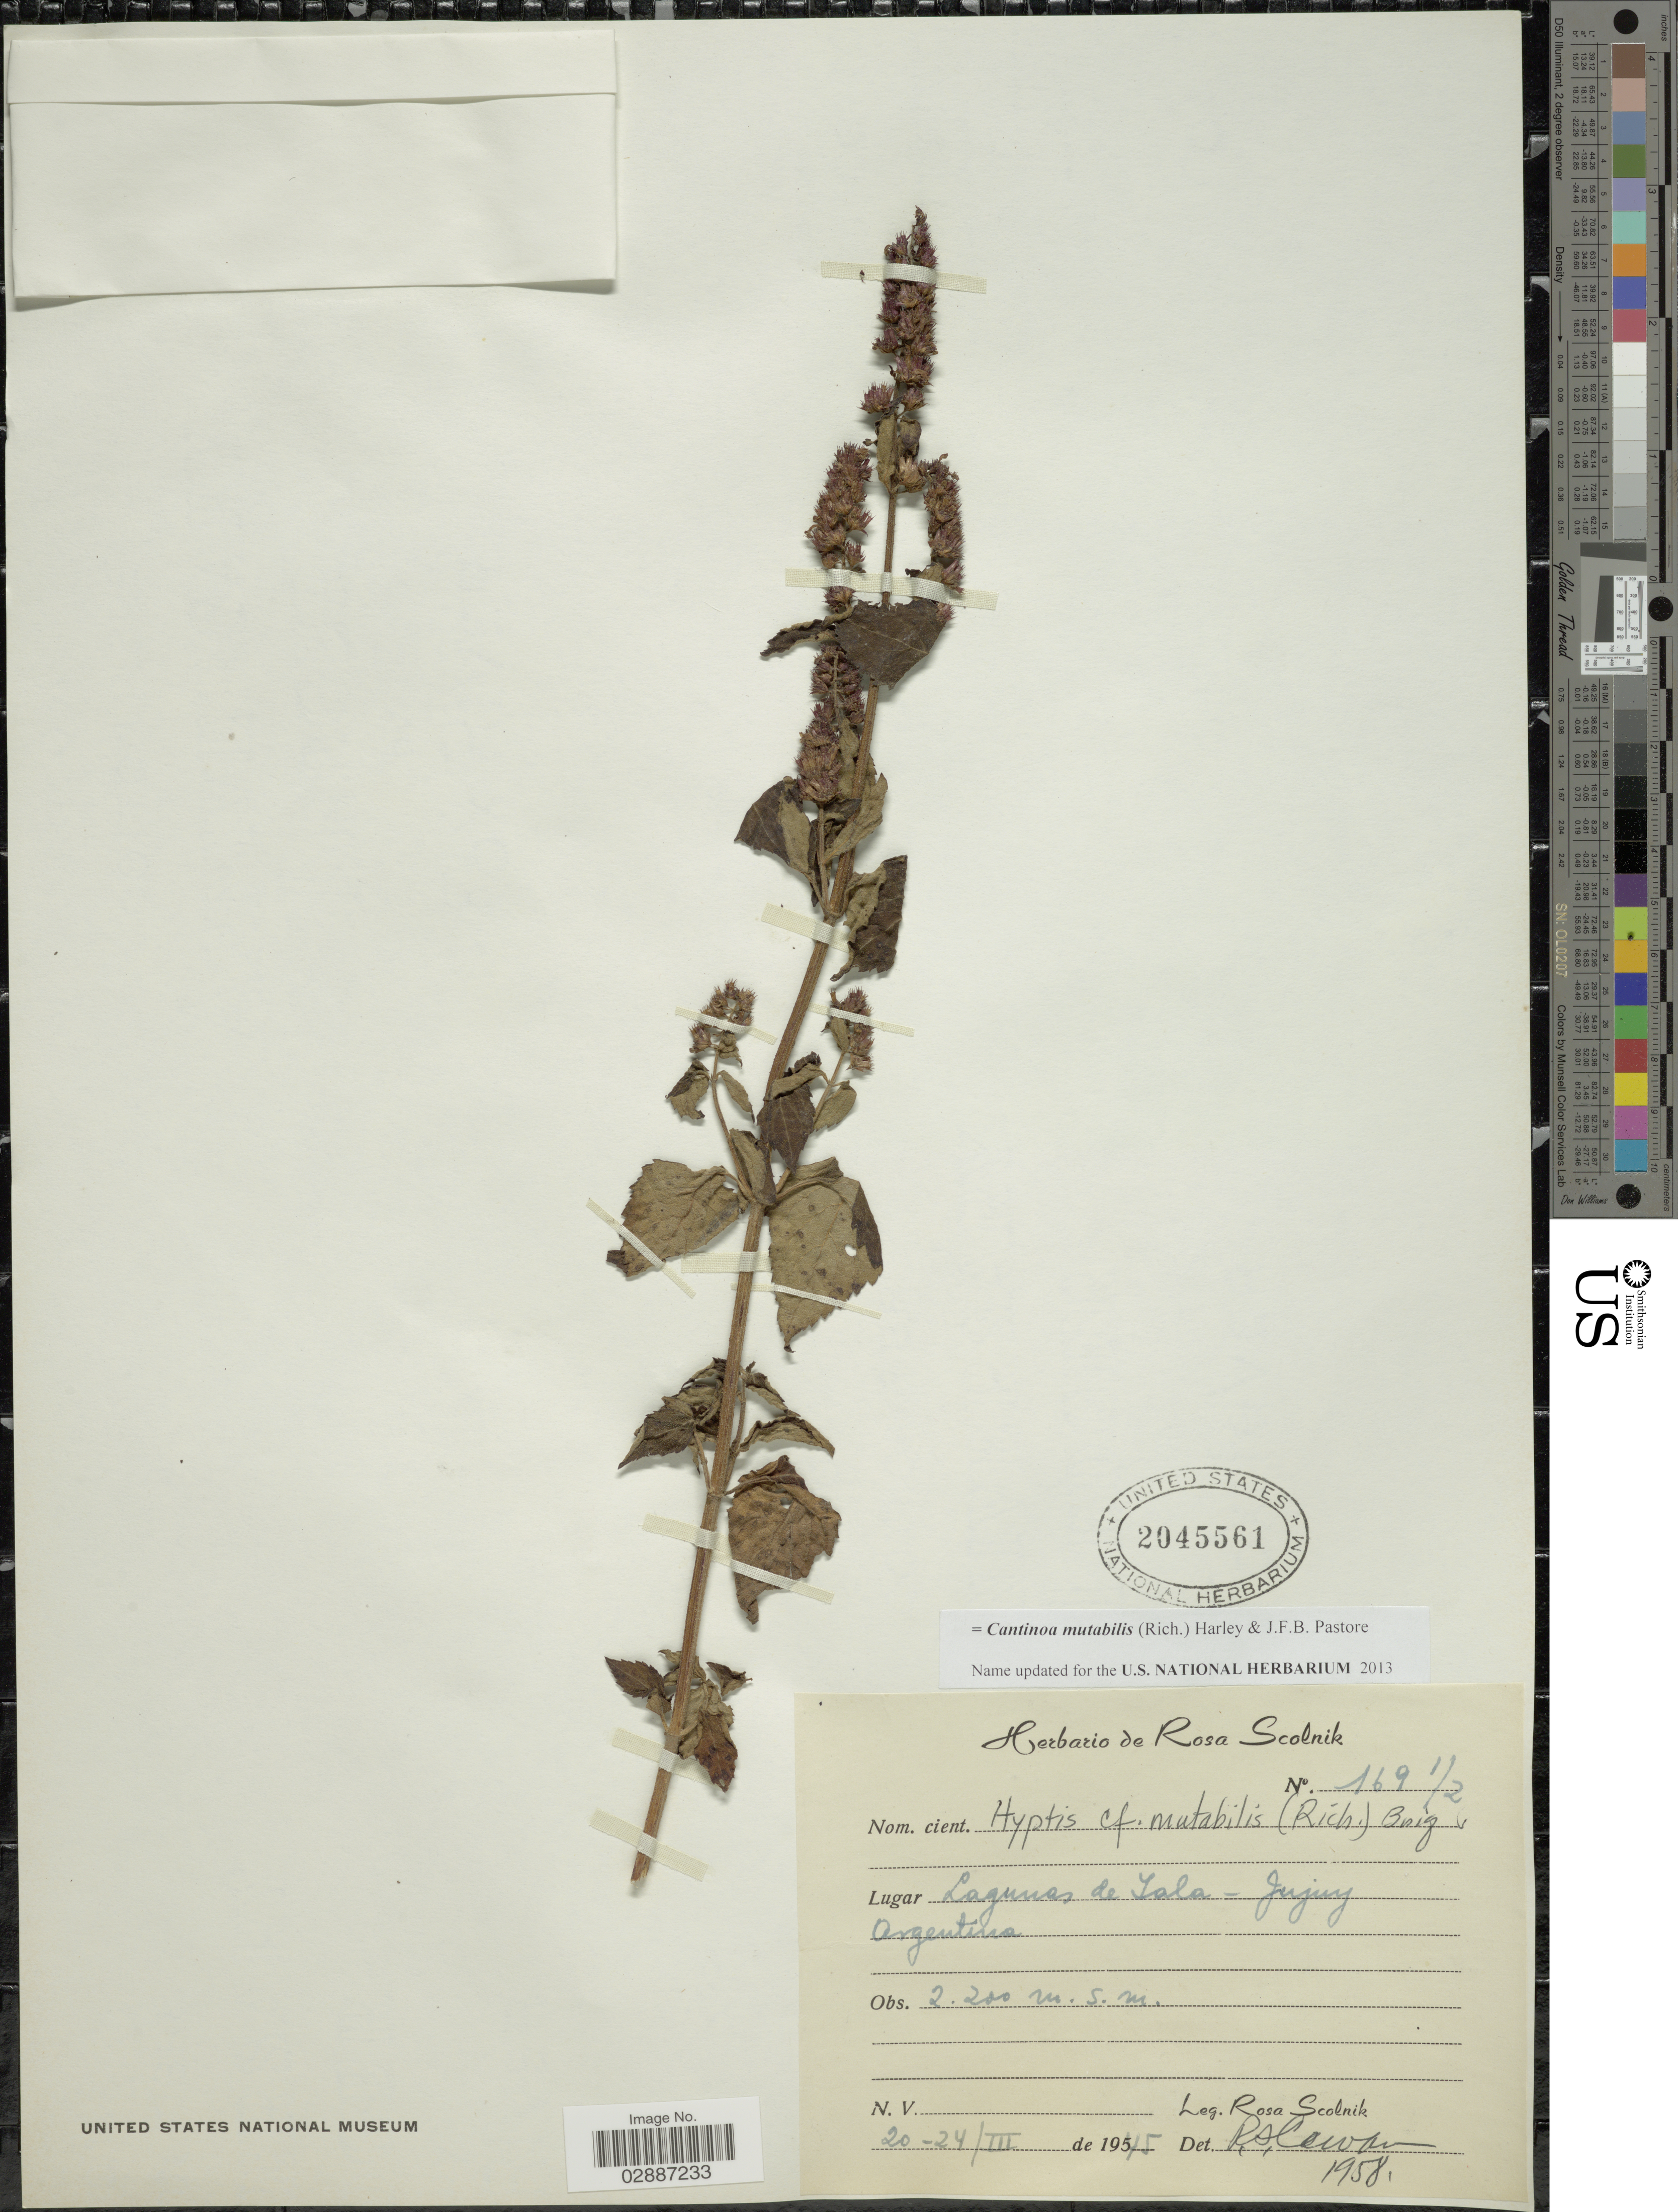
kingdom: Plantae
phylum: Tracheophyta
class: Magnoliopsida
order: Lamiales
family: Lamiaceae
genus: Cantinoa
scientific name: Cantinoa mutabilis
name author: (Epling) Harley & J.F.B. Pastore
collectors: R. Scolnik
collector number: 169½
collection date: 1945-03-20/1945-03-24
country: Argentina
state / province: Jujuy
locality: Lagunas de Iala.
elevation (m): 2200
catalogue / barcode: US 2045561